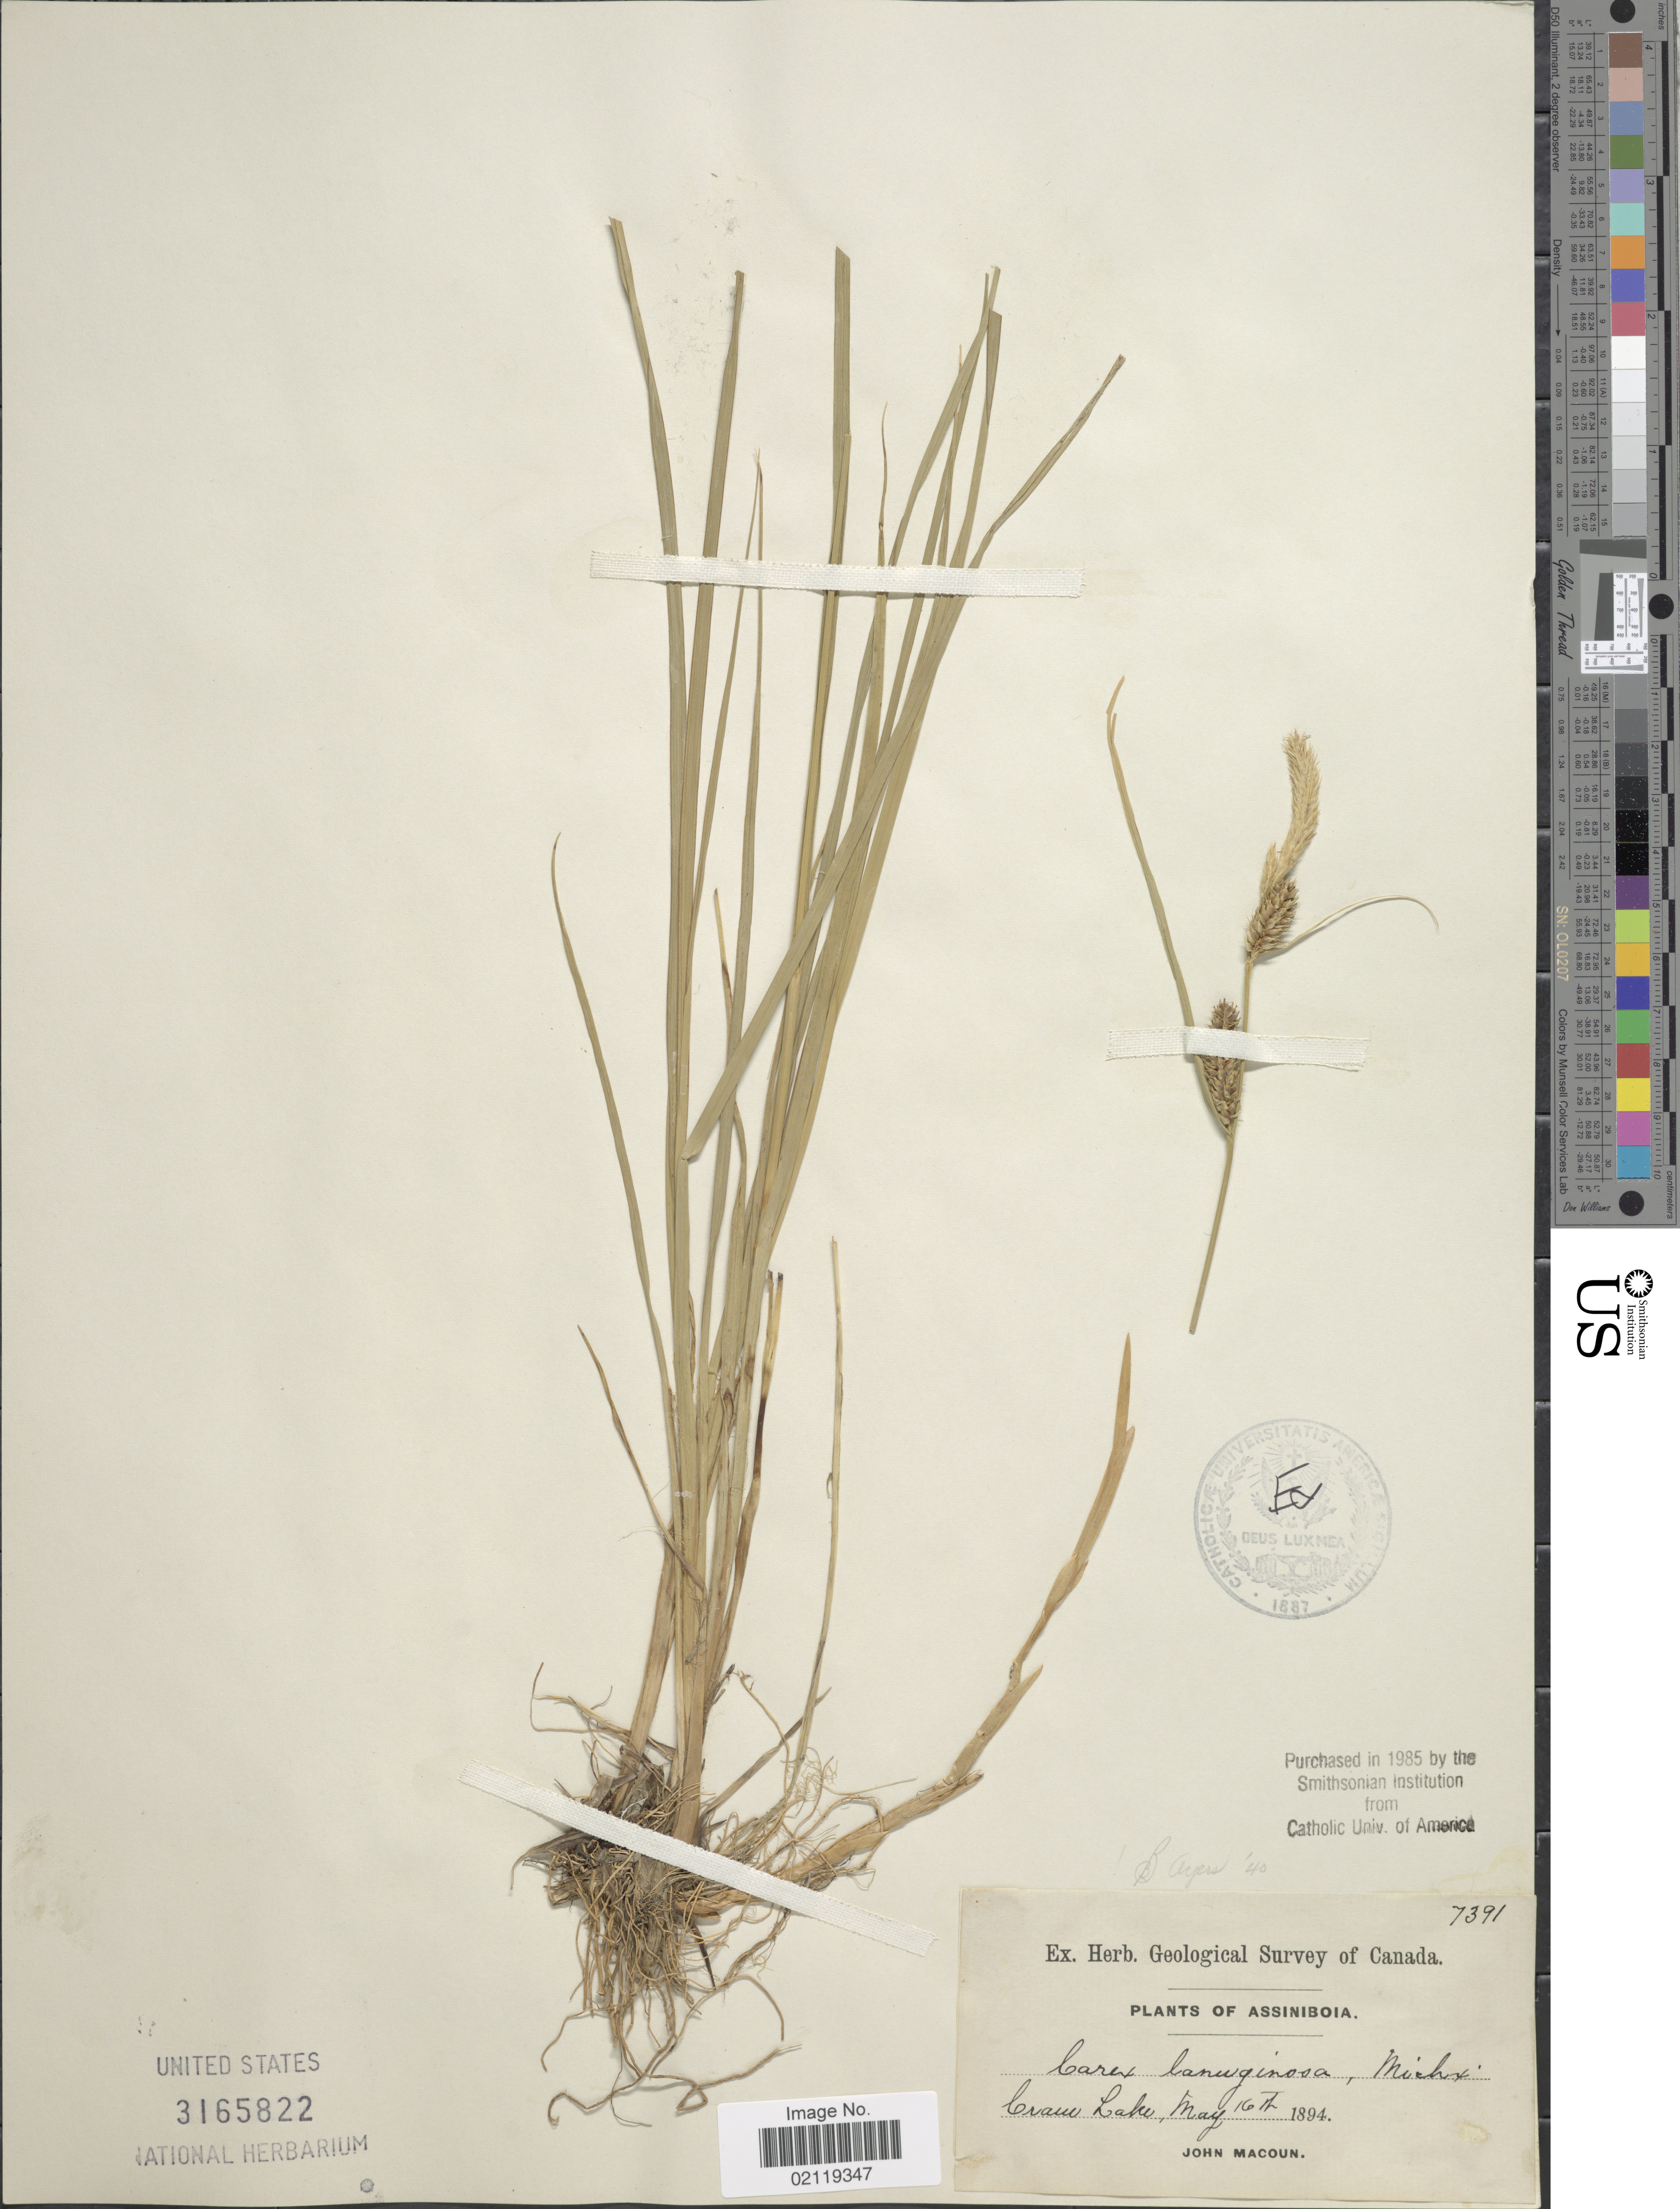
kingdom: Plantae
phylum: Tracheophyta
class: Liliopsida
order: Poales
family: Cyperaceae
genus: Carex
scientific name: Carex pellita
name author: Muhl. ex Willd.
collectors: J. Macoun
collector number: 7391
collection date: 1894-05-16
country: Canada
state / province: Saskatchewan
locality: Assiniboia. Crane Lake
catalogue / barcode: US 3165822